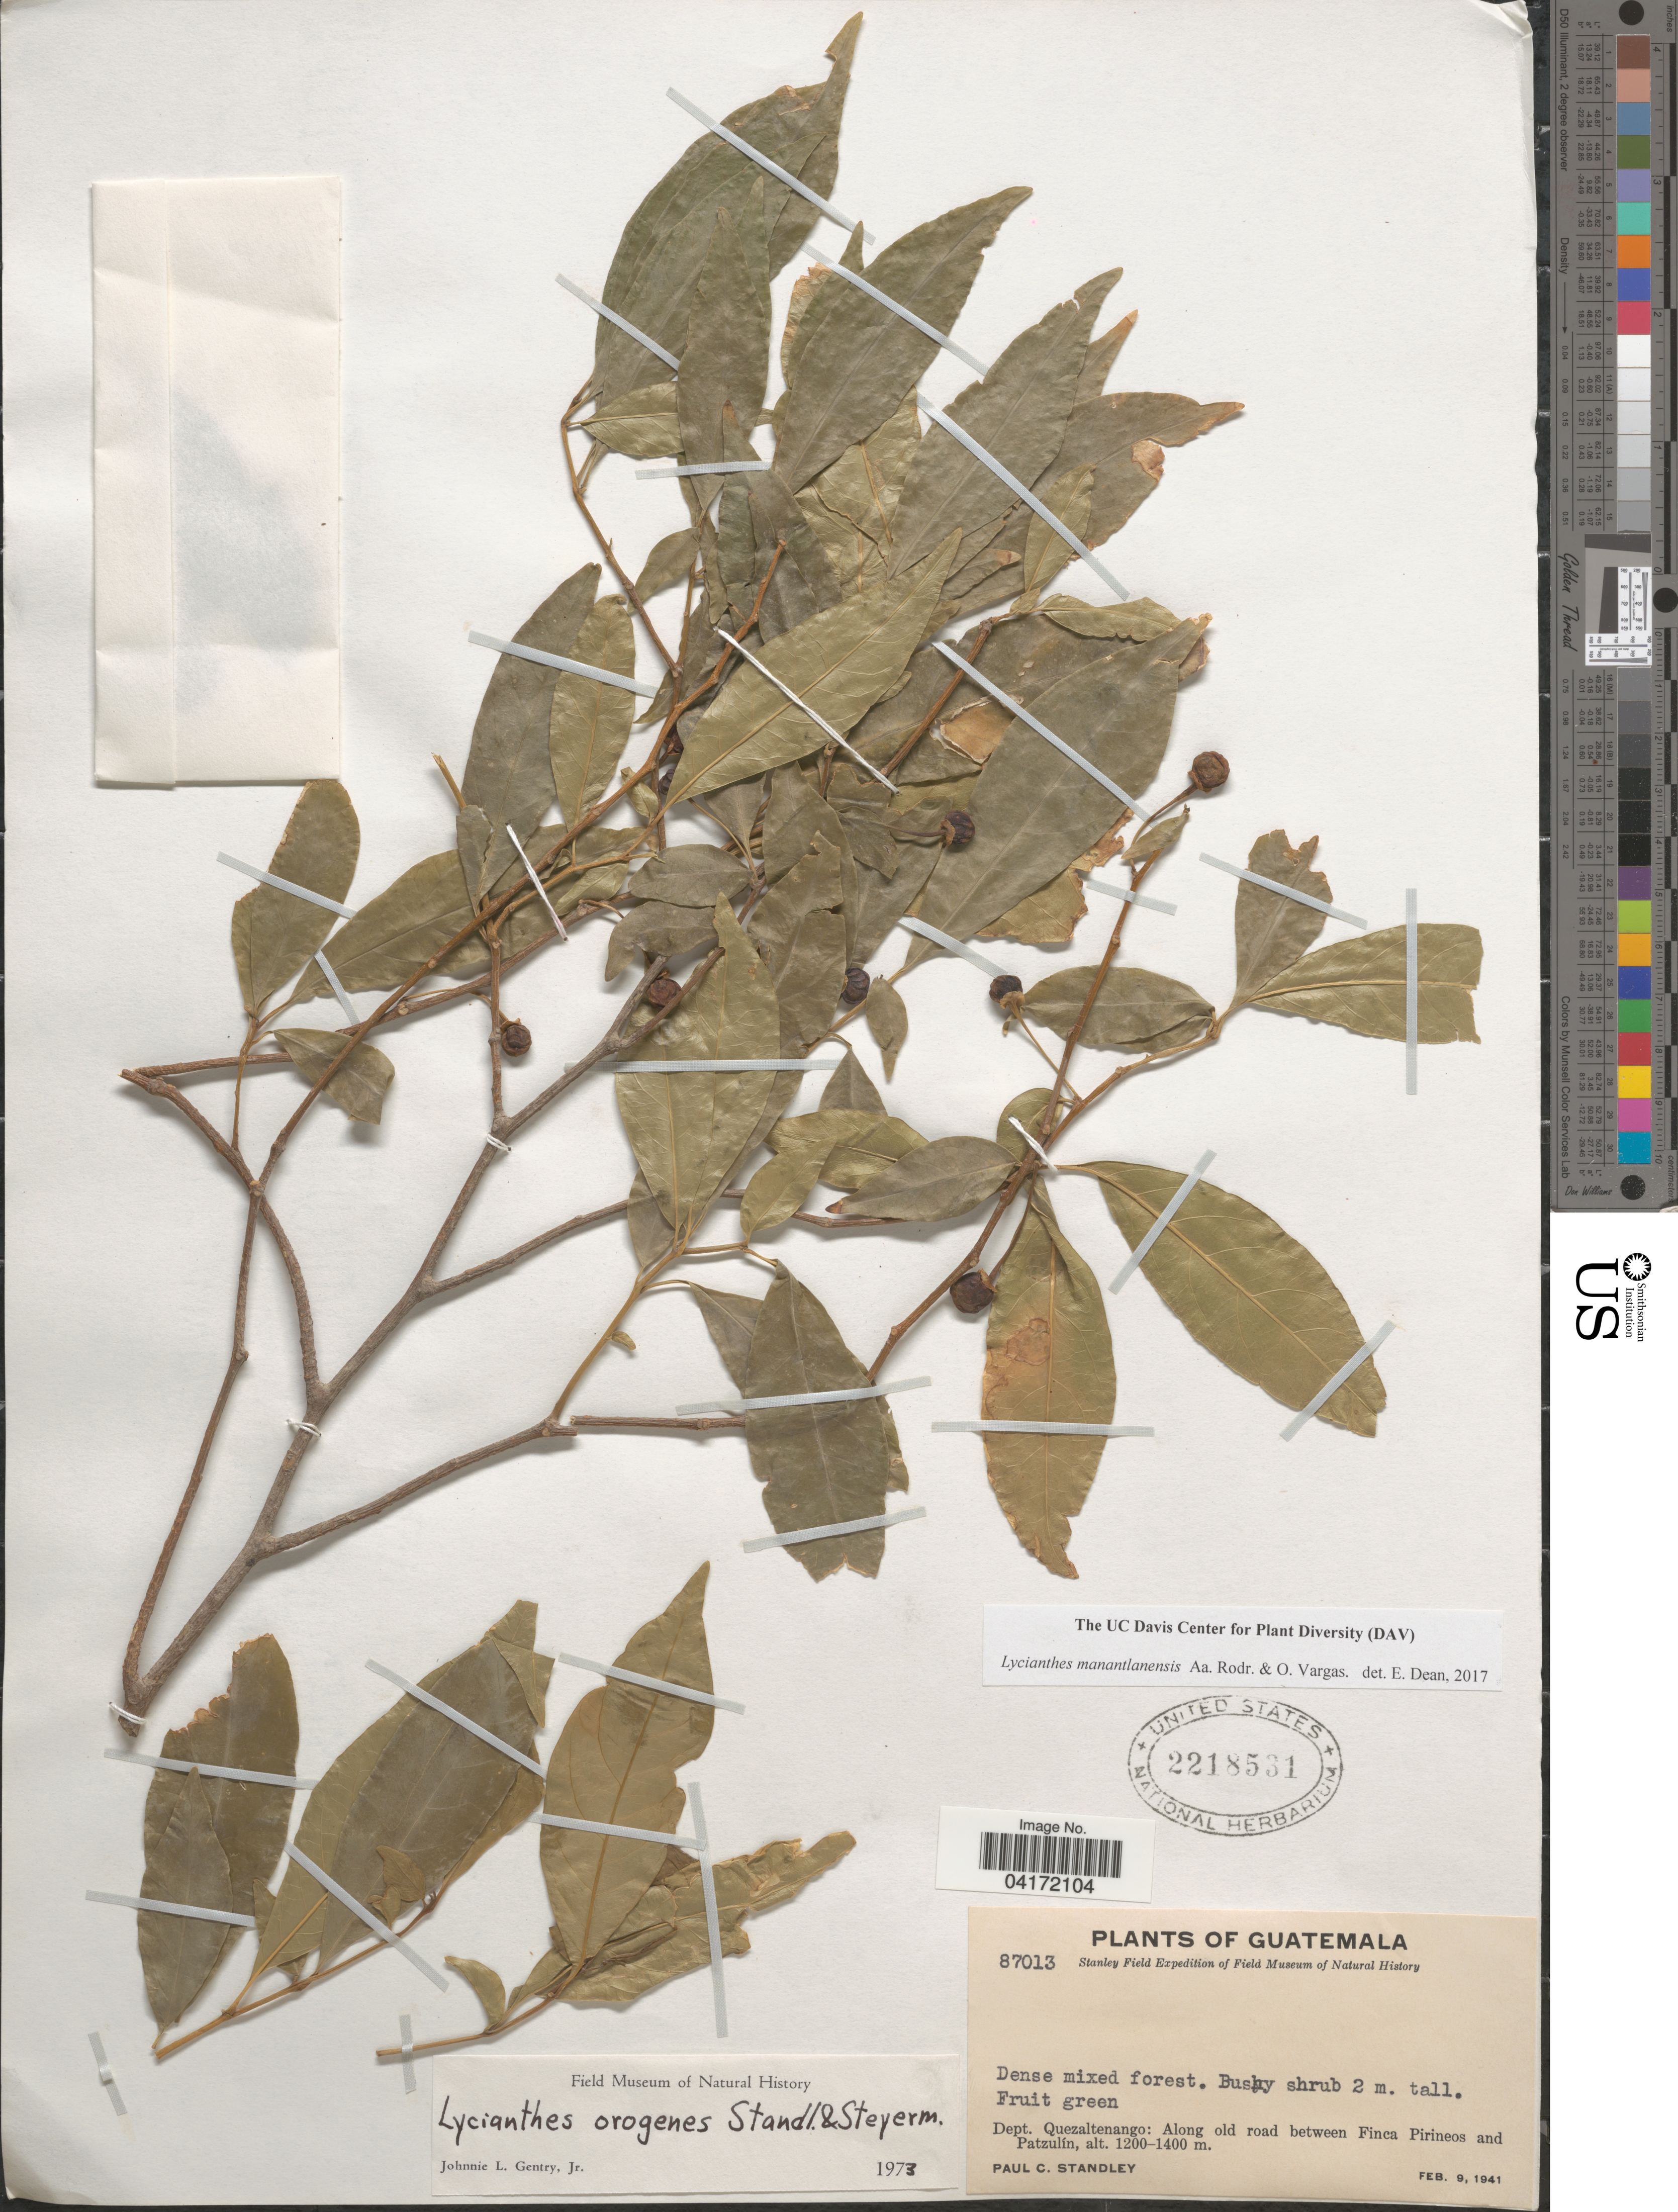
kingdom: Plantae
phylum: Tracheophyta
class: Magnoliopsida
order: Solanales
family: Solanaceae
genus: Lycianthes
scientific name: Lycianthes manantlanensis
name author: Aarón Rodr. & Vargas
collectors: P. C. Standley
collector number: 87013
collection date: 1941-02-09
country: Guatemala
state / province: Quetzaltenango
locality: Stanley Field Expedition of Field Museum of Natural History. Dept. Quezaltenango: Along old road between Finca Pirineos and Patzulín.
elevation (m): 1200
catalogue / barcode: US 2218531